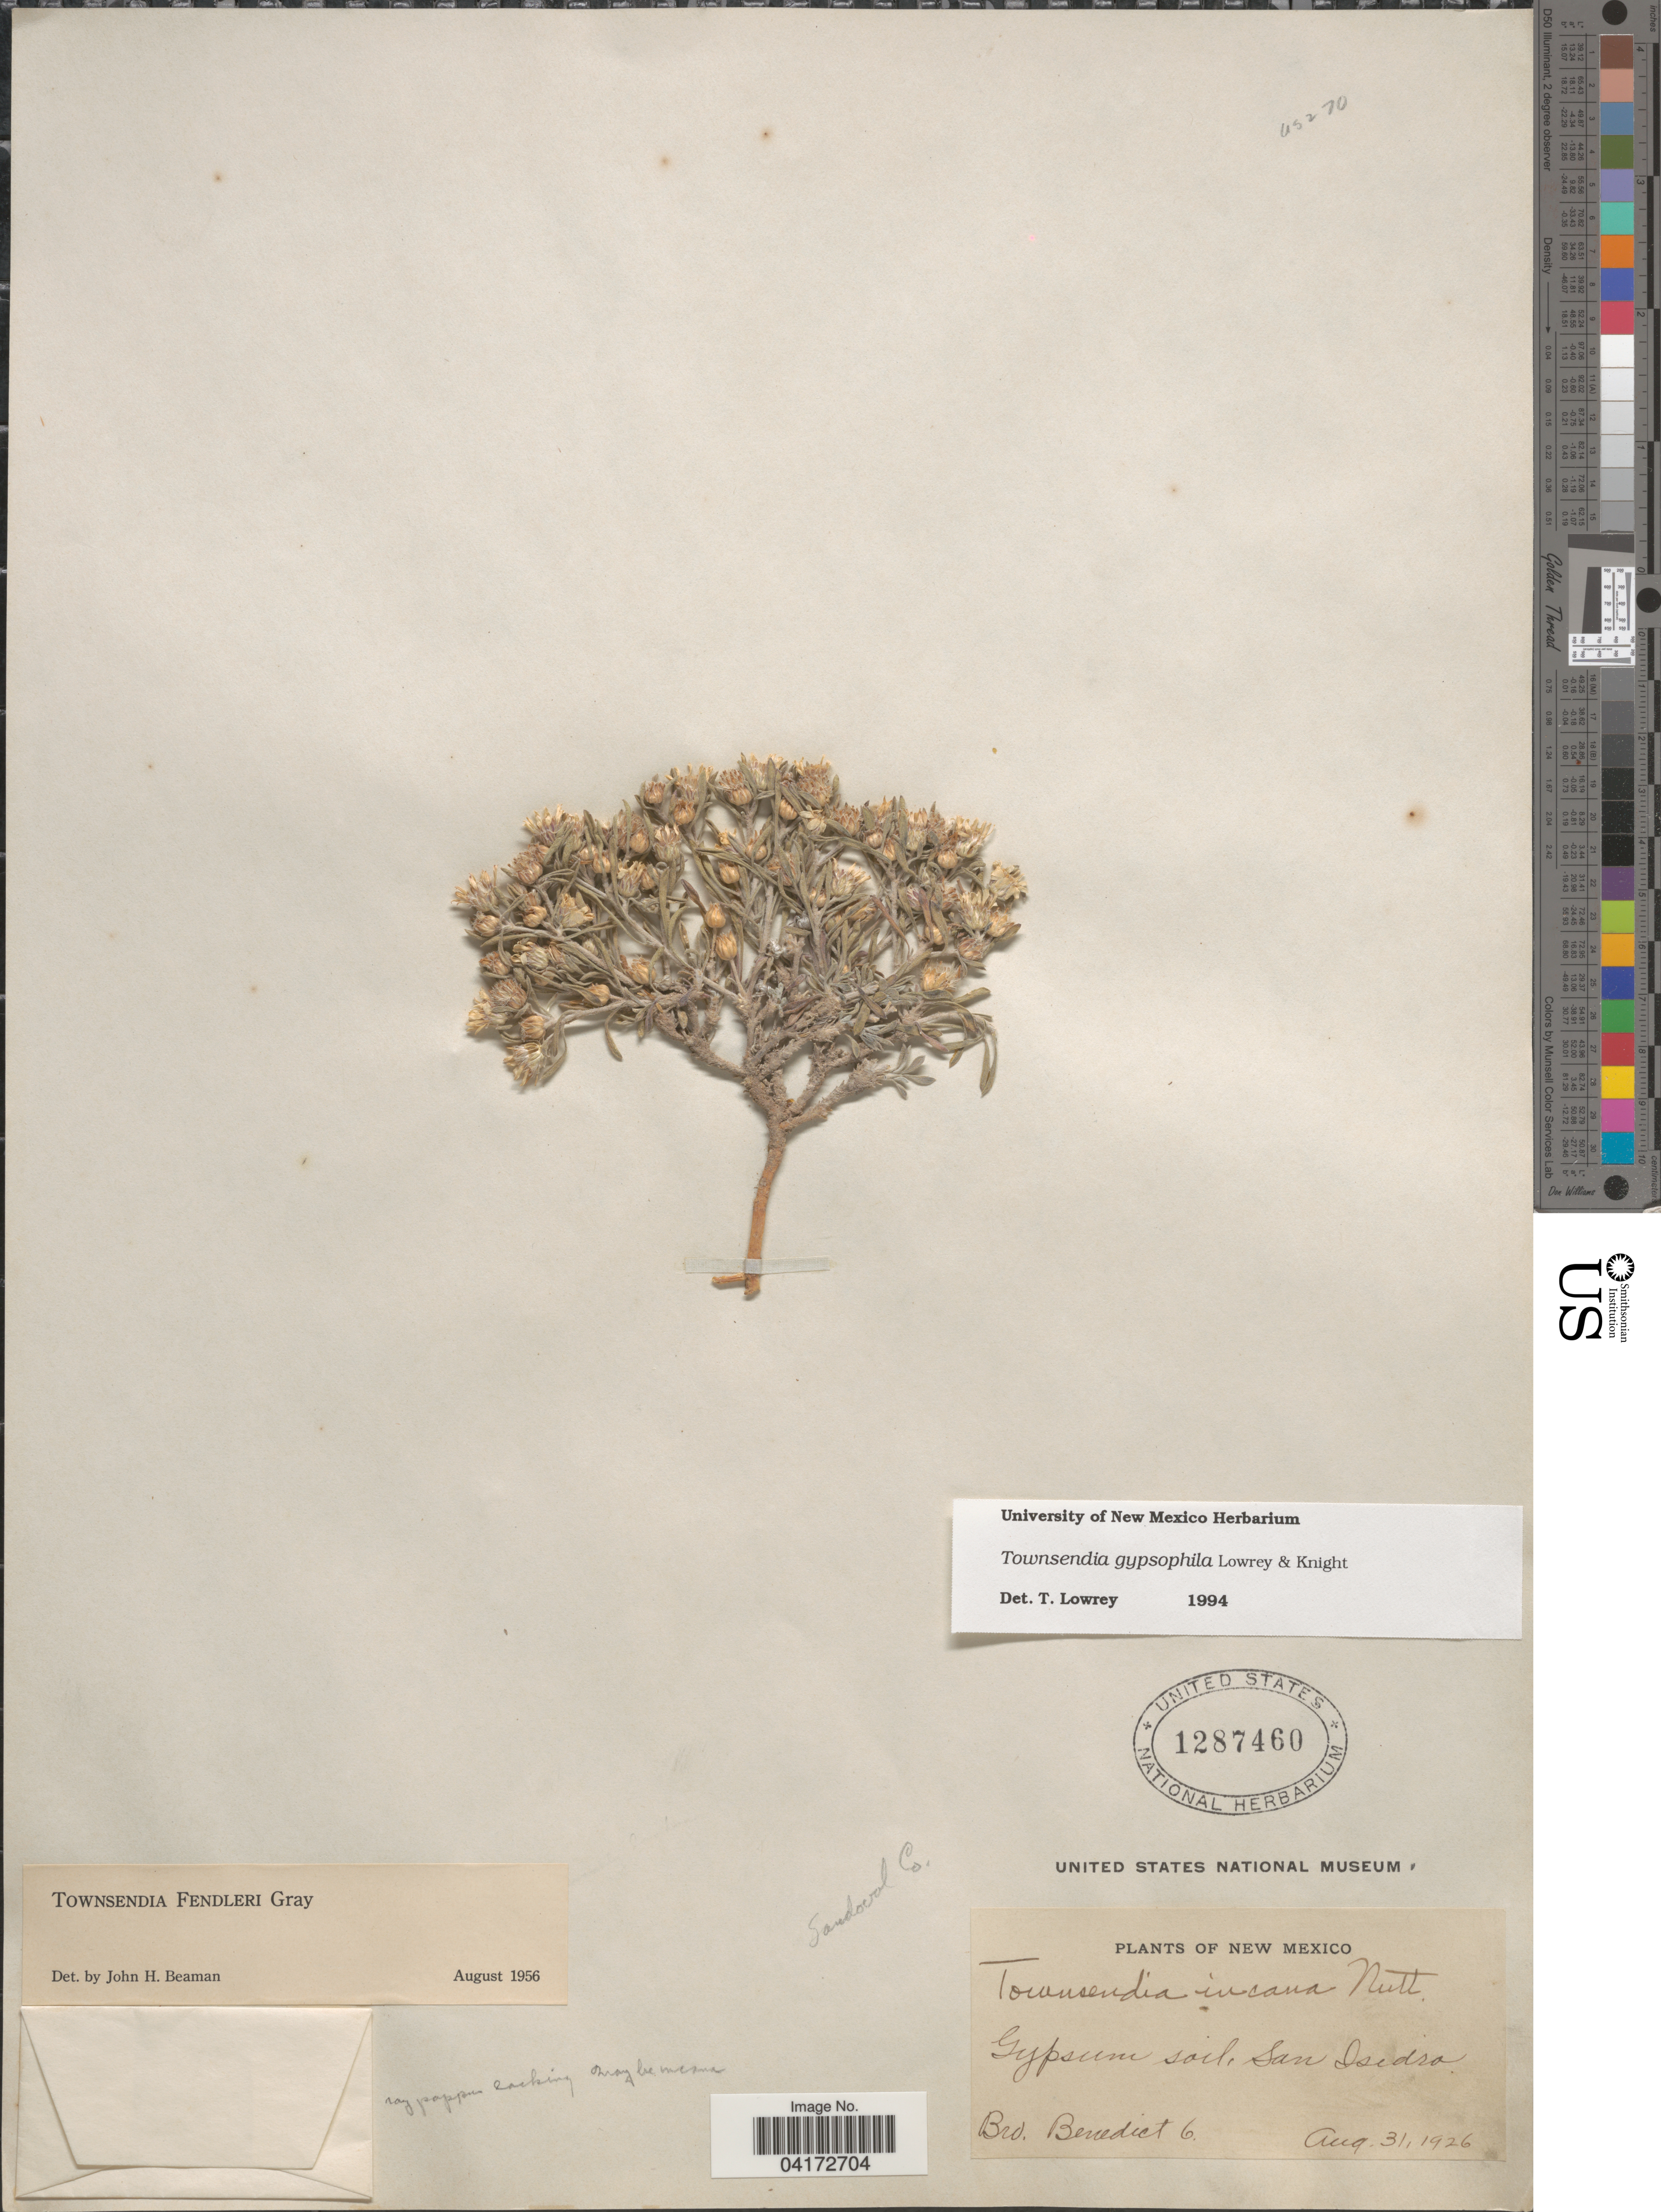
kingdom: Plantae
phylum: Tracheophyta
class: Magnoliopsida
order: Asterales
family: Asteraceae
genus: Townsendia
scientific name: Townsendia gypsophila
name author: Lowrey & P.J. Knight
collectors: Bro. Benedict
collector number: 6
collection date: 1926-08-31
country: United States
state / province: New Mexico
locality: Sandoval Co. San Isidro.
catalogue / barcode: US 1287460